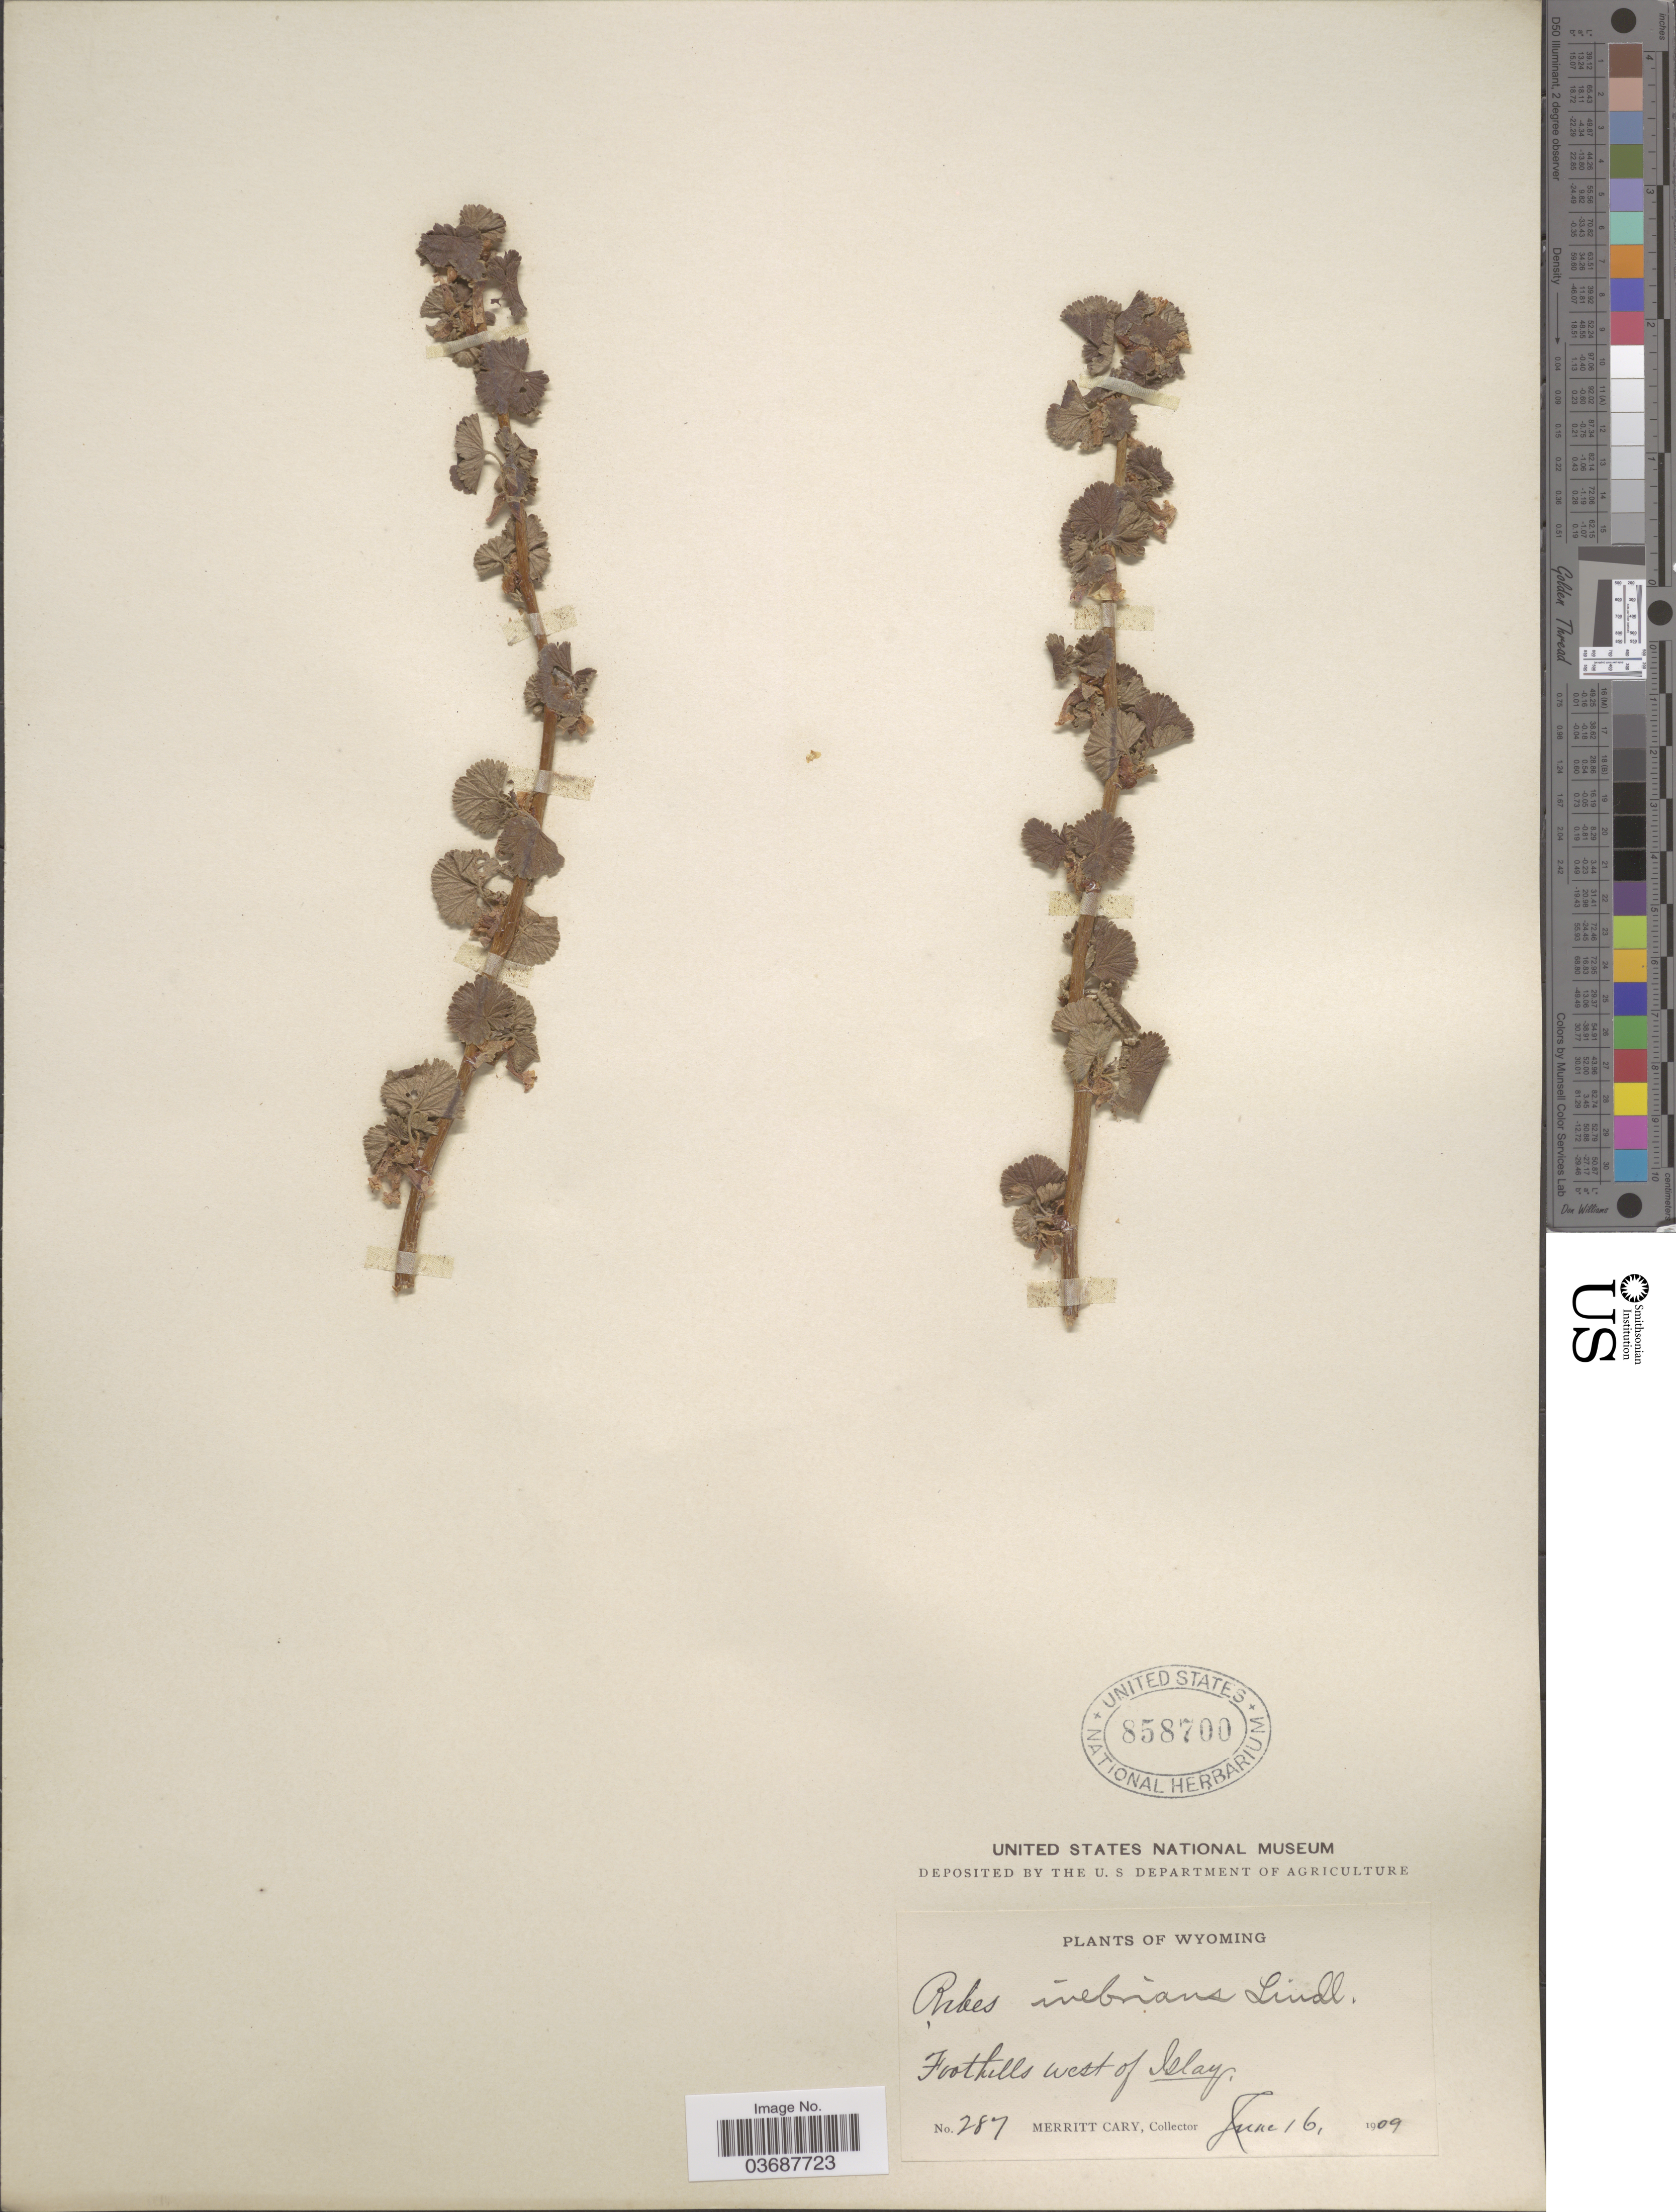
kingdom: Plantae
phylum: Tracheophyta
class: Magnoliopsida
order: Saxifragales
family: Grossulariaceae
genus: Ribes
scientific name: Ribes inebrians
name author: Lindl.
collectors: M. Cary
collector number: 287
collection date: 1909-06-16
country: United States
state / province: Wyoming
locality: Foothills west of Islay.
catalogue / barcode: US 858700